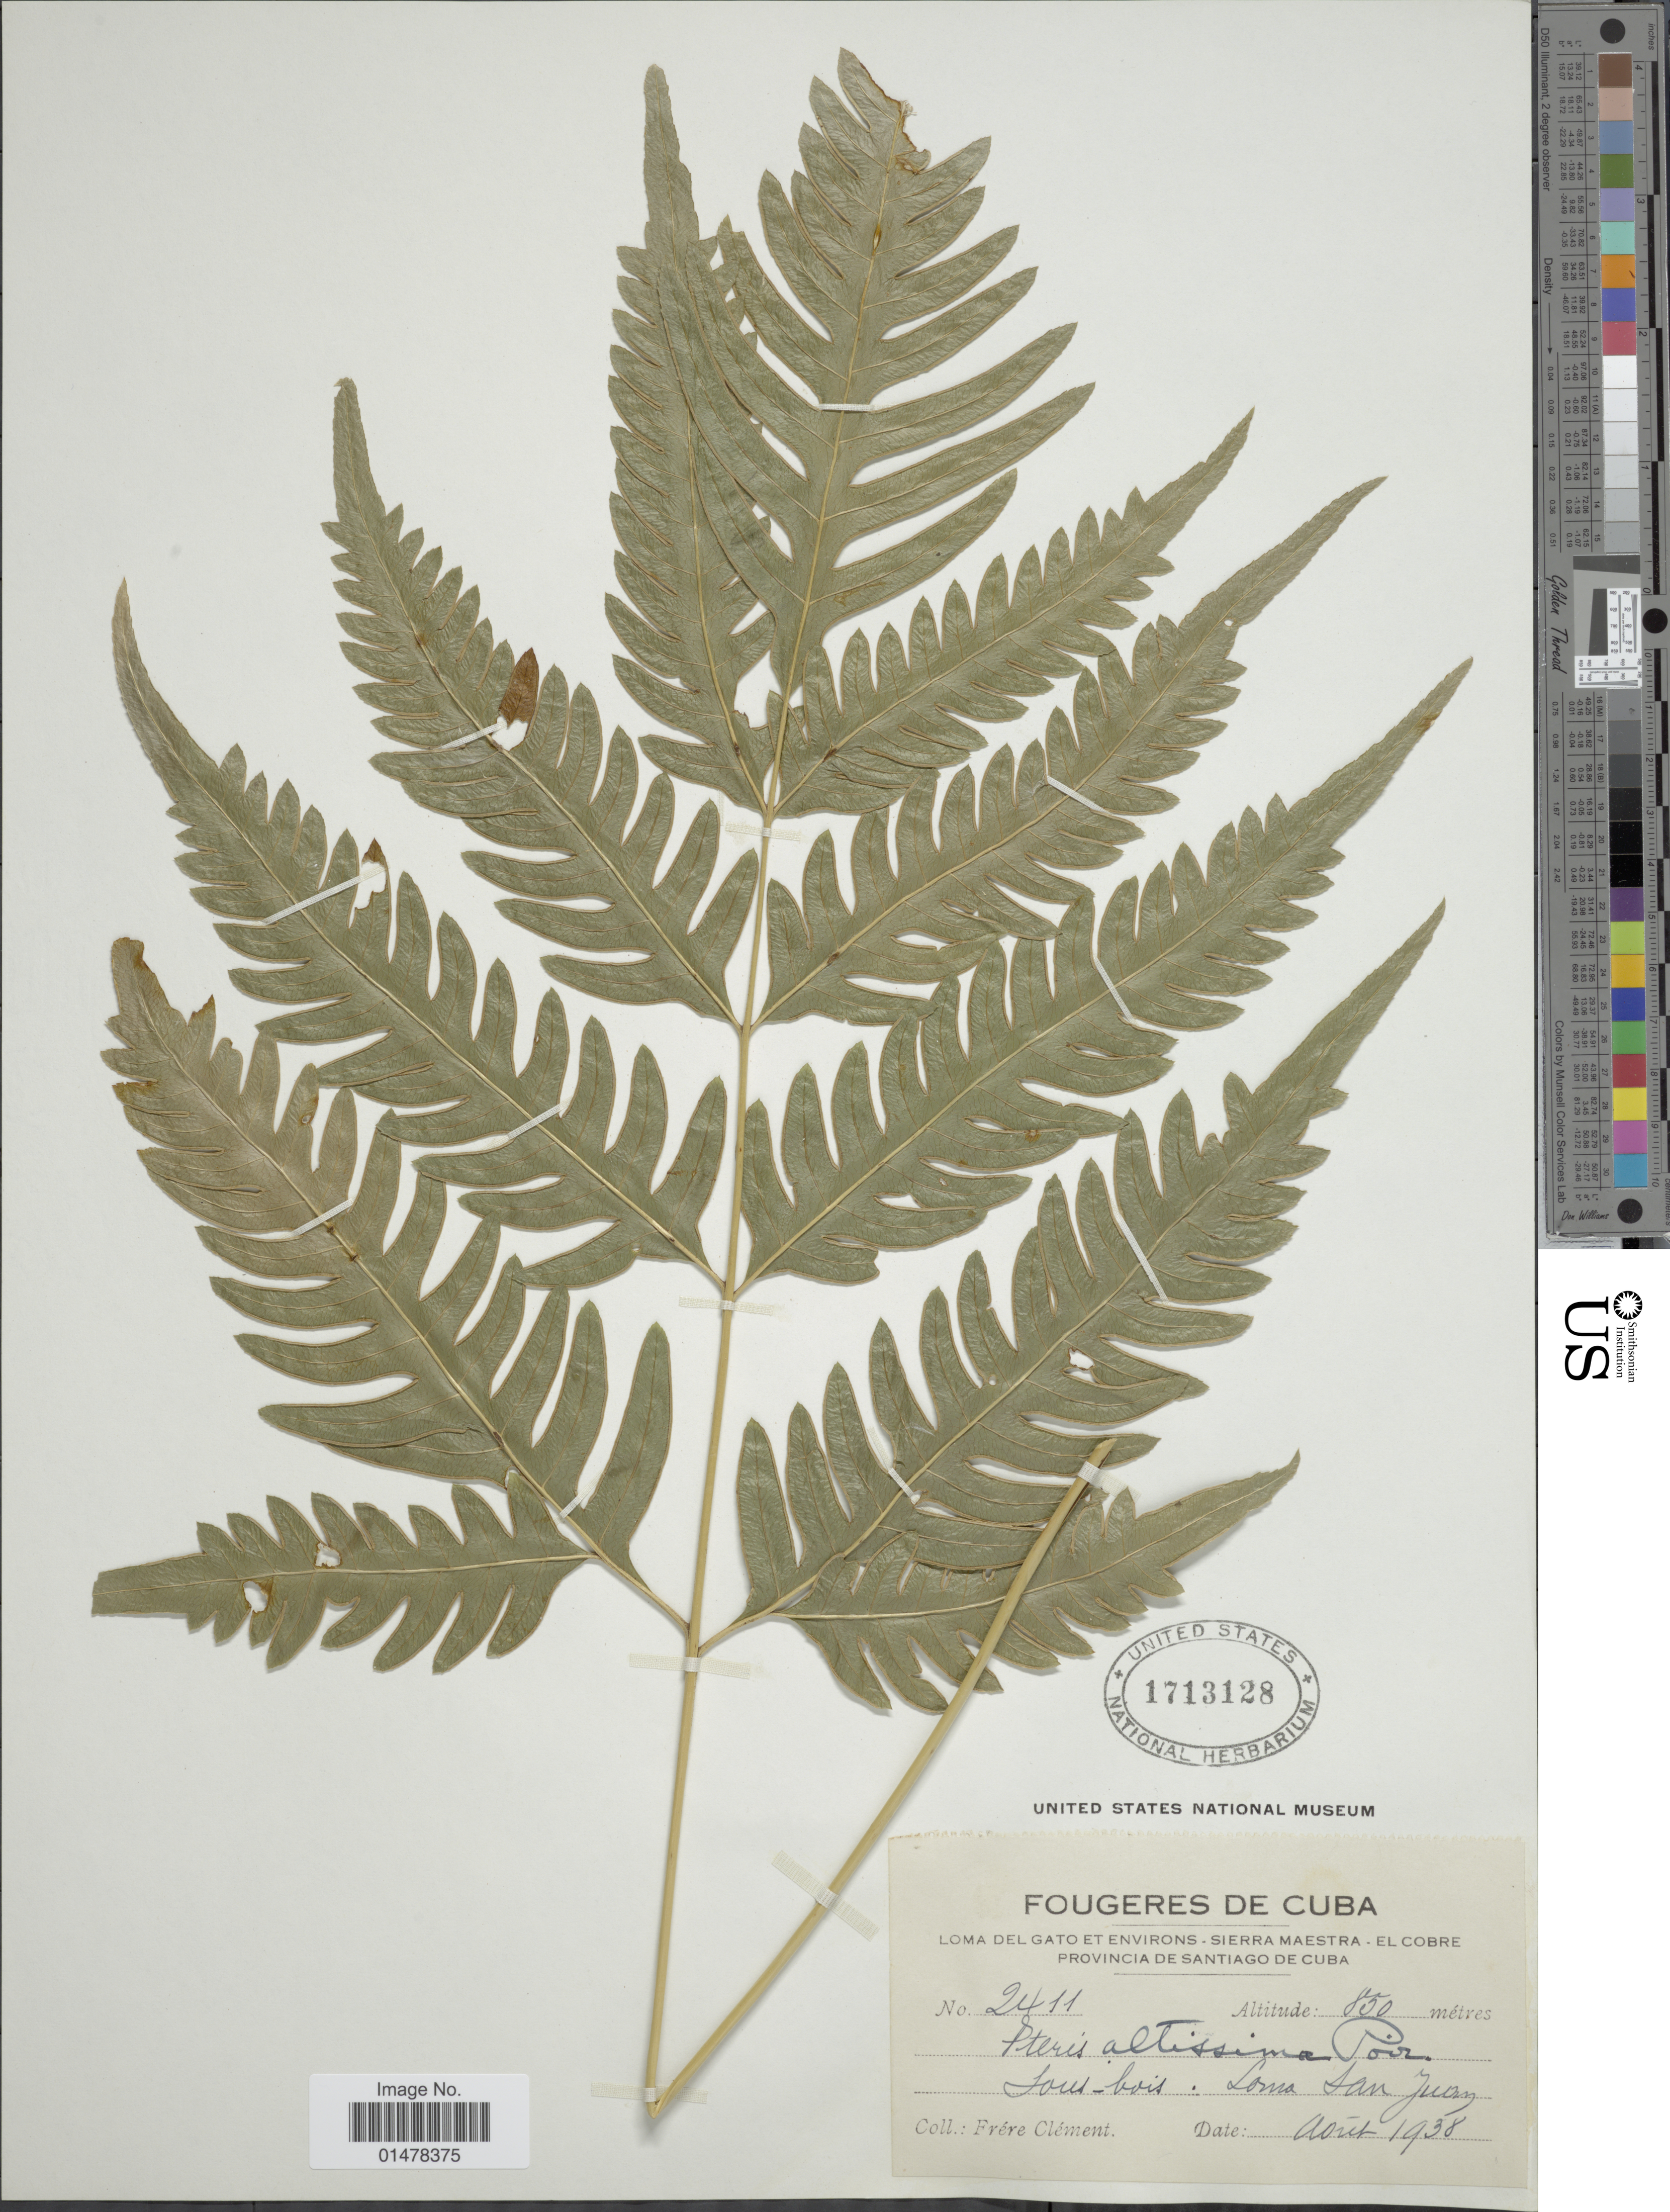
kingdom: Plantae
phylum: Tracheophyta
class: Polypodiopsida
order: Polypodiales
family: Pteridaceae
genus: Pteris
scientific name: Pteris altissima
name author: Poir.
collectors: B. Clement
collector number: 2411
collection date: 1938-08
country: Cuba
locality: Som-bois: Loma San Juan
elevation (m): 850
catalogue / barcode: US 1713128